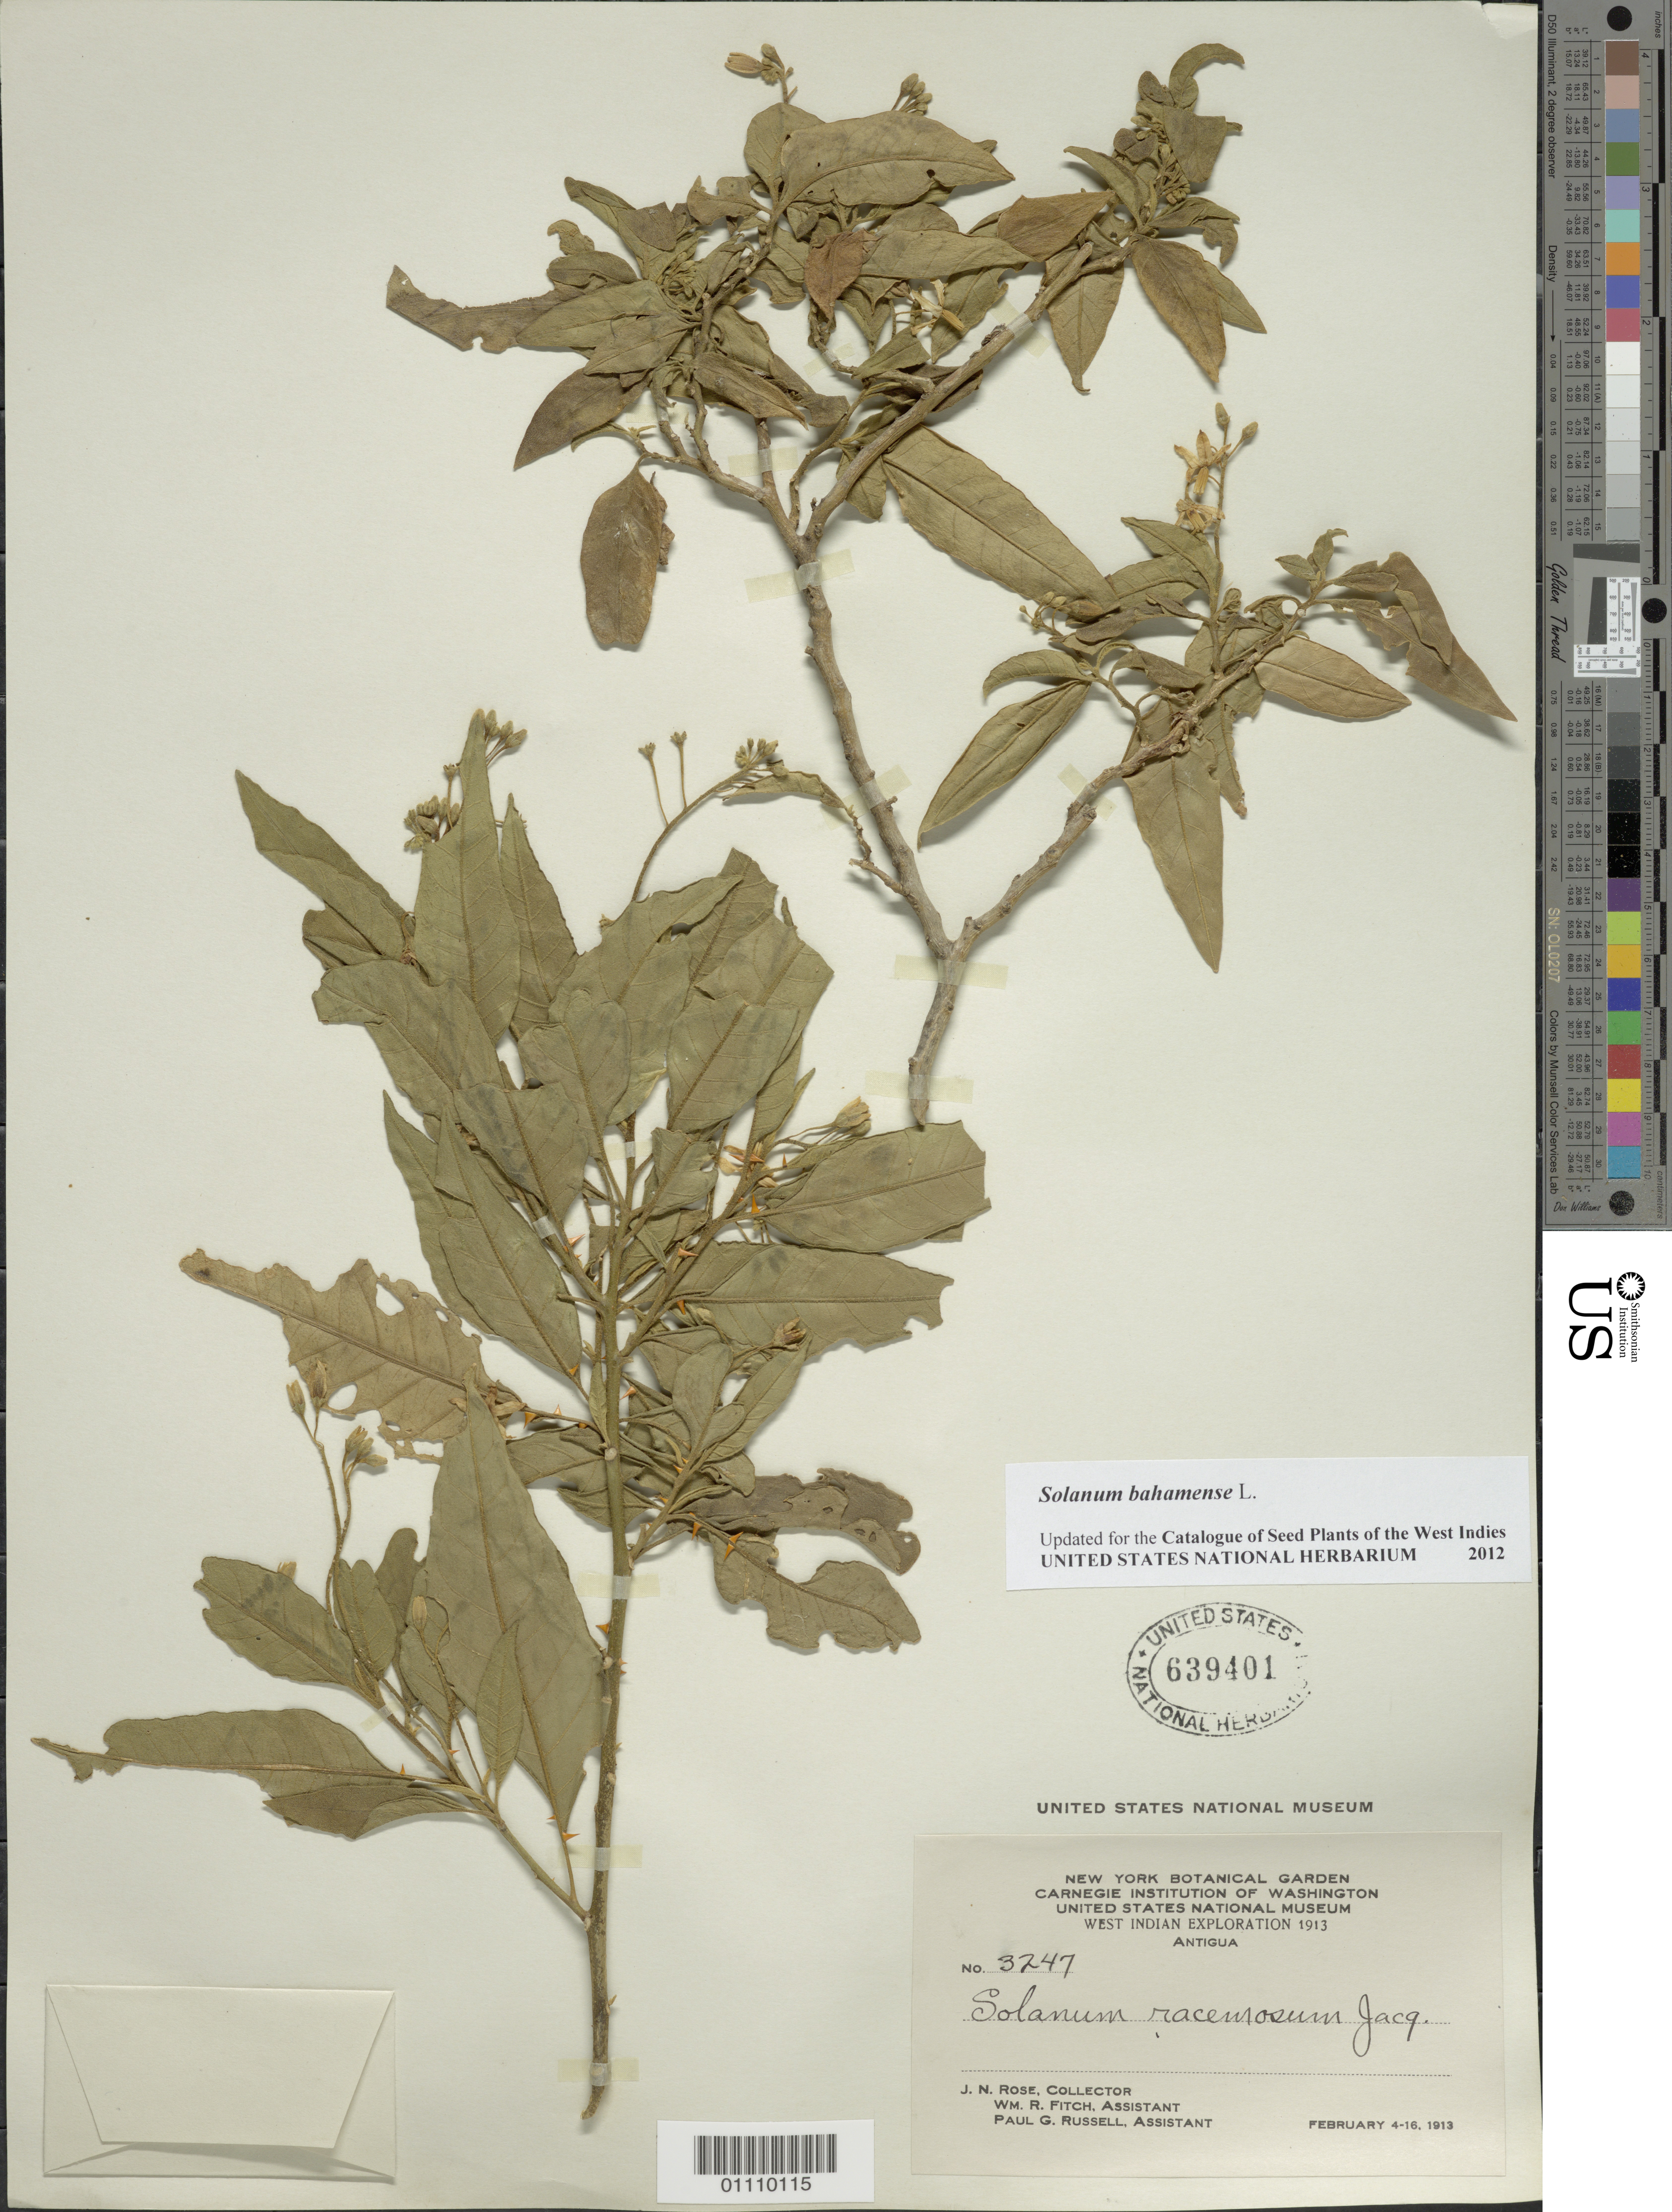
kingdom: Plantae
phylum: Tracheophyta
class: Magnoliopsida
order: Solanales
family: Solanaceae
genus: Solanum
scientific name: Solanum bahamense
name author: L.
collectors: J. N. Rose, W. R. Fitch & P. G. Russell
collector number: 3247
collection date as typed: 04 Feb 1913 to 16 Feb 1916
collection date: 1913-02-04/1916-02-16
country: Antigua and Barbuda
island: Antigua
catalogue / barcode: US 639401